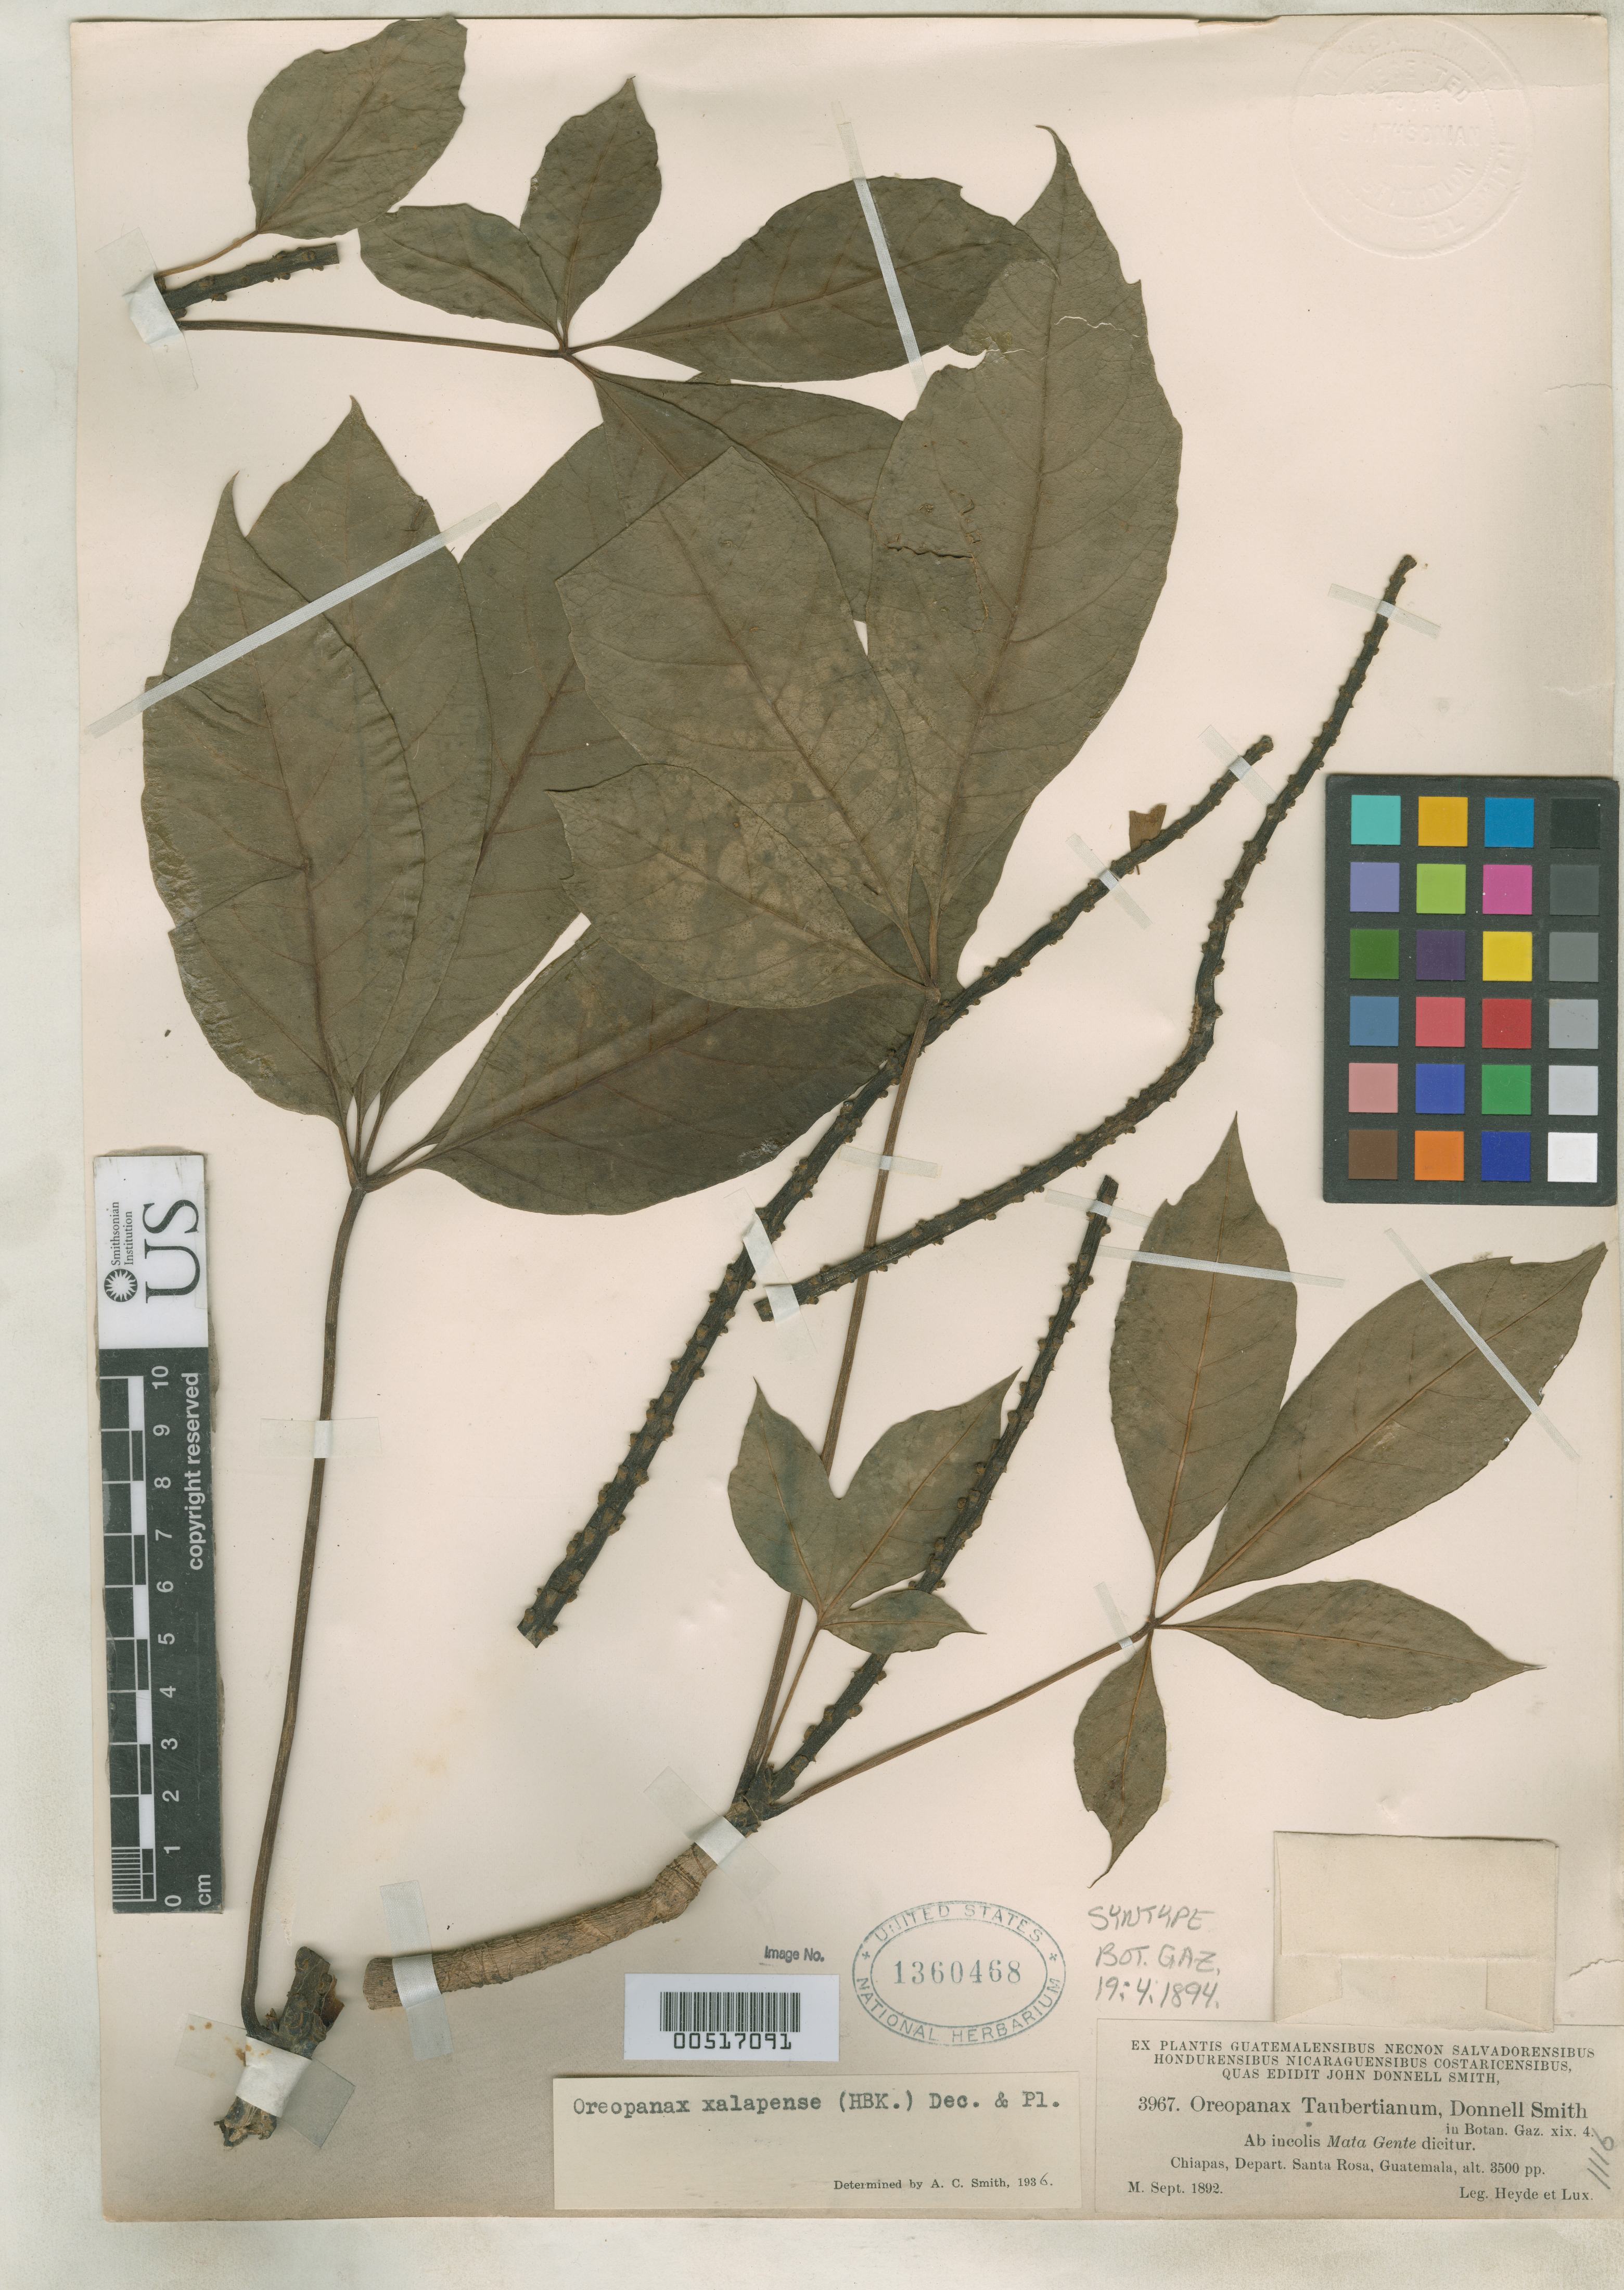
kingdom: Plantae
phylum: Tracheophyta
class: Magnoliopsida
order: Apiales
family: Araliaceae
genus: Oreopanax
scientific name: Oreopanax taubertianus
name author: Donn. Sm.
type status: Syntype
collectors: E. T. Heyde & E. Lux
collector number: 3967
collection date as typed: Sep 1892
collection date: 1892-09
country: Guatemala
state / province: Santa Rosa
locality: Chiapas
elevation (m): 1067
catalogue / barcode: US 1360468